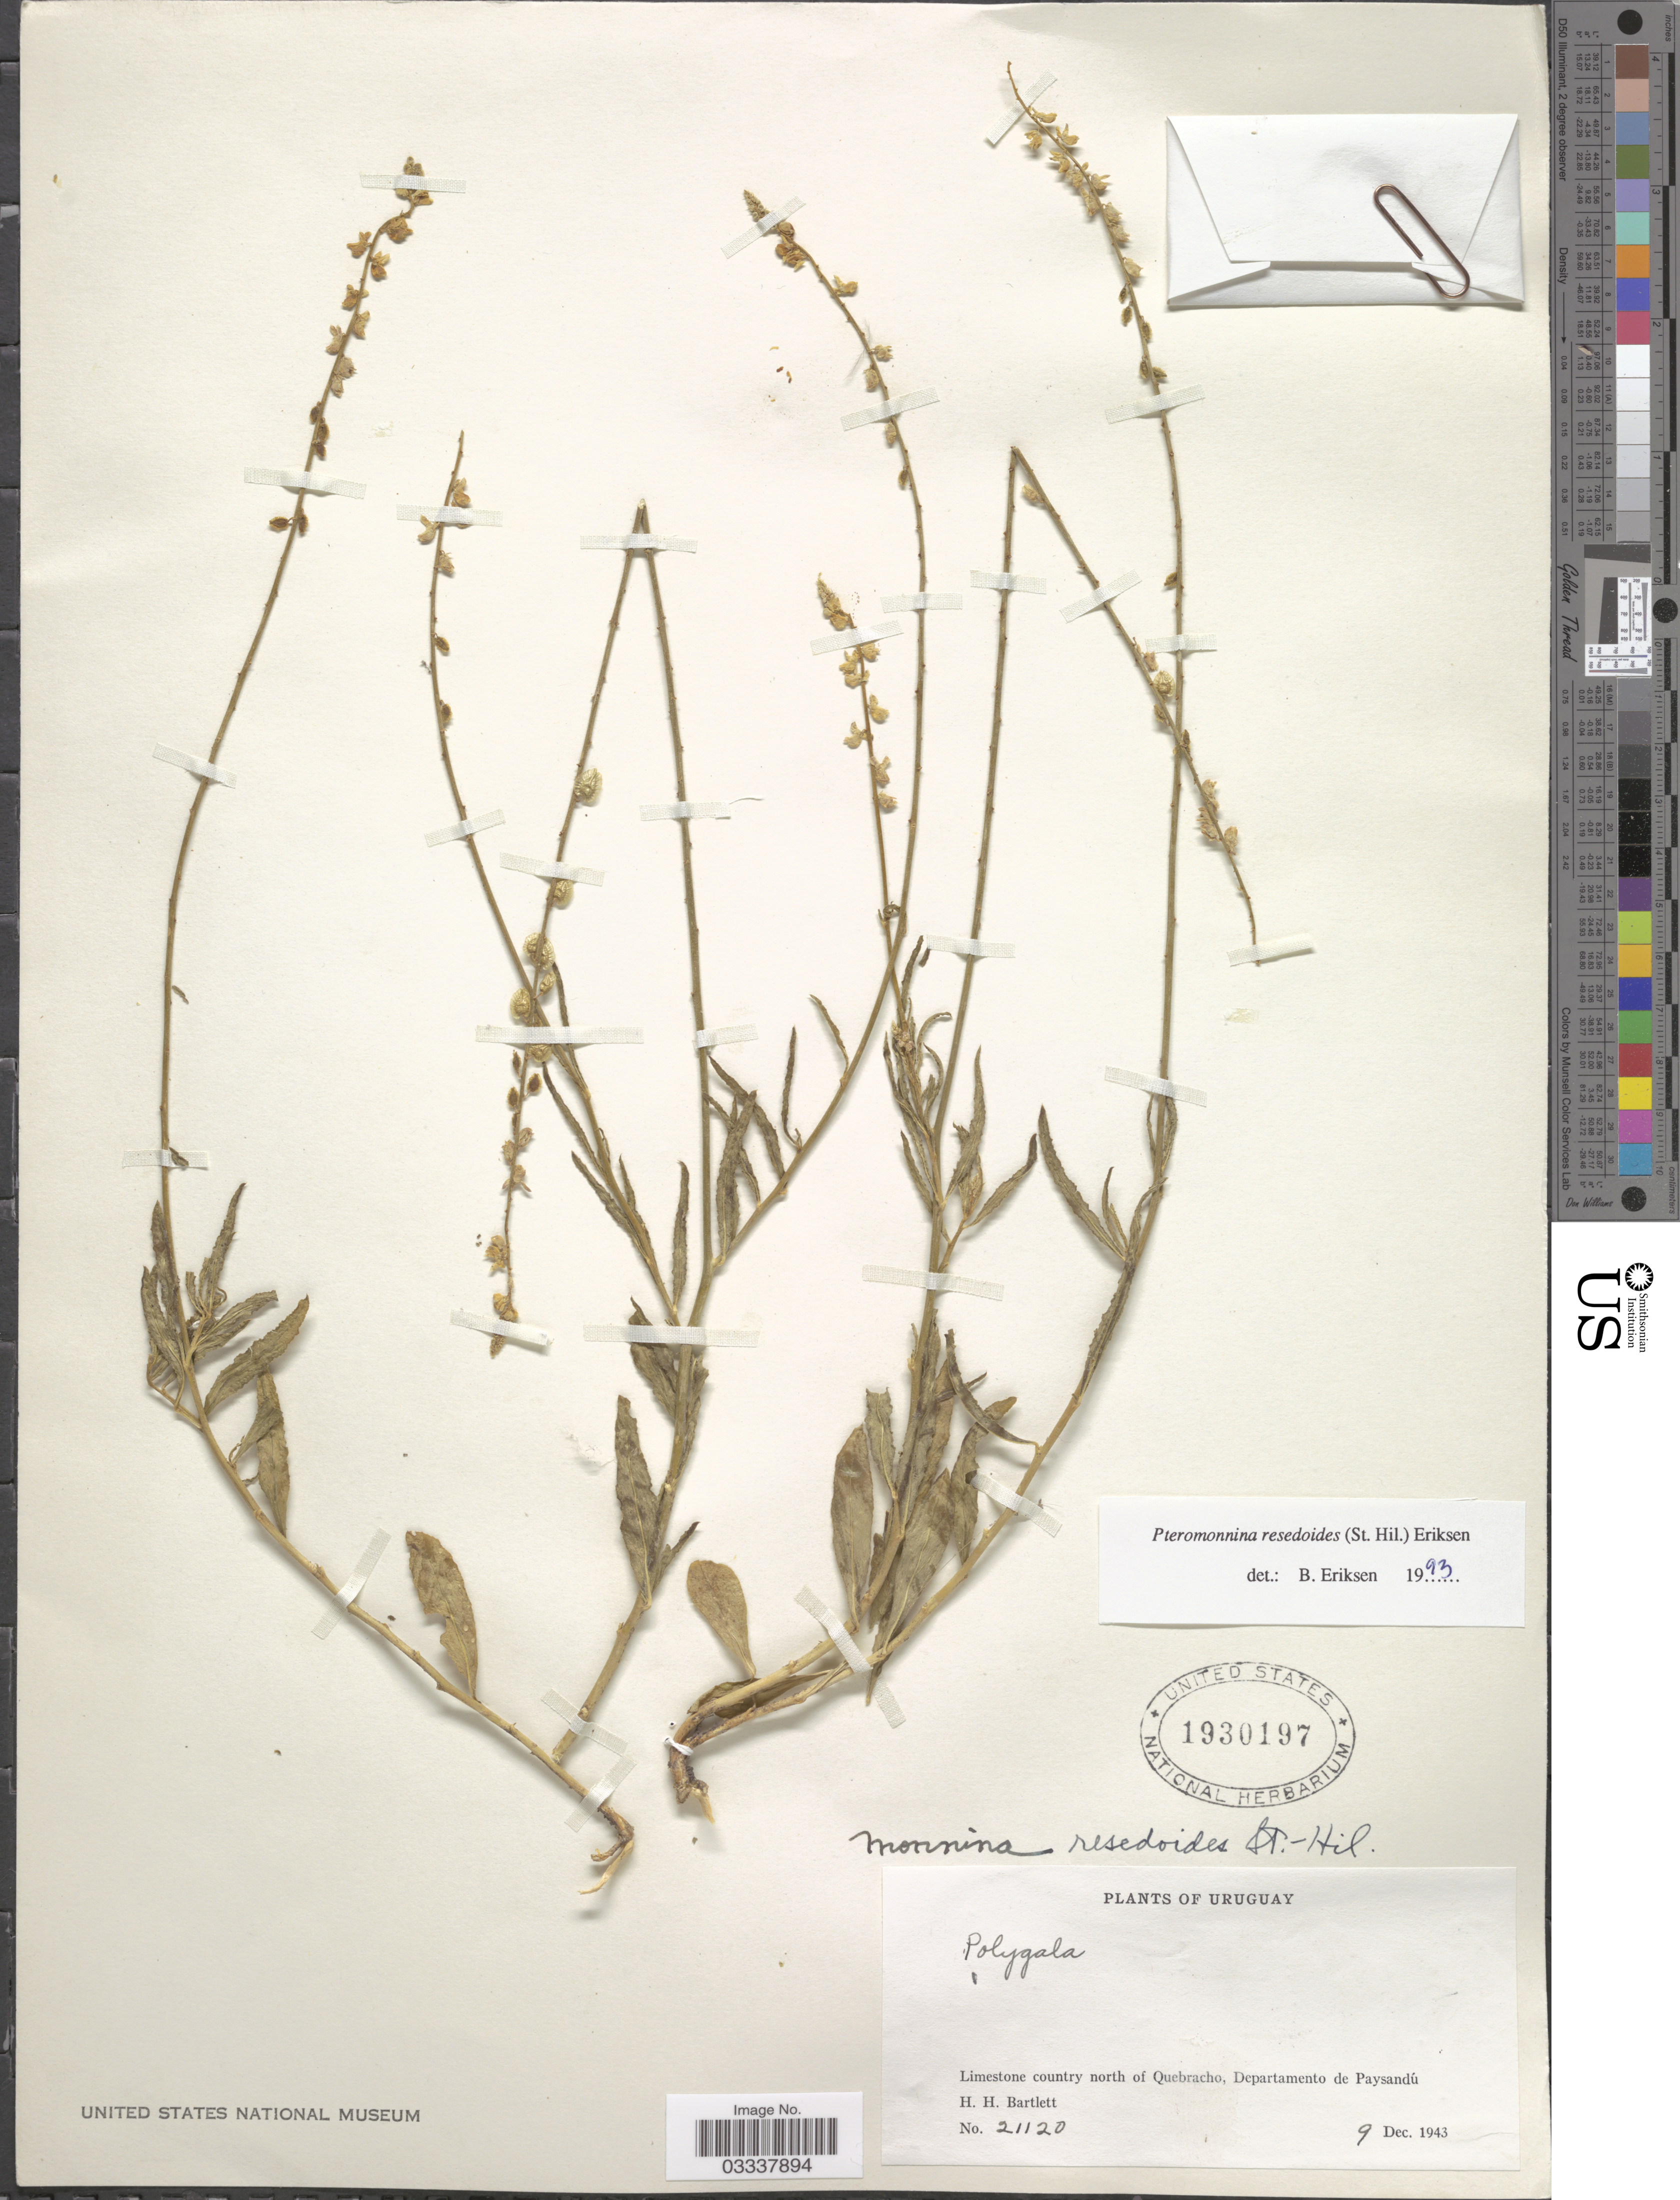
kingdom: Plantae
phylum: Tracheophyta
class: Magnoliopsida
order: Fabales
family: Polygalaceae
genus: Monnina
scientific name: Monnina resedoides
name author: A. St.-Hil.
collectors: H. H. Bartlett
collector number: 21120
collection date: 1943-12-09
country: Uruguay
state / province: Paysandu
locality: Limestone country north of Quebracho, Departamento de Paysandú.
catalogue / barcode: US 1930197